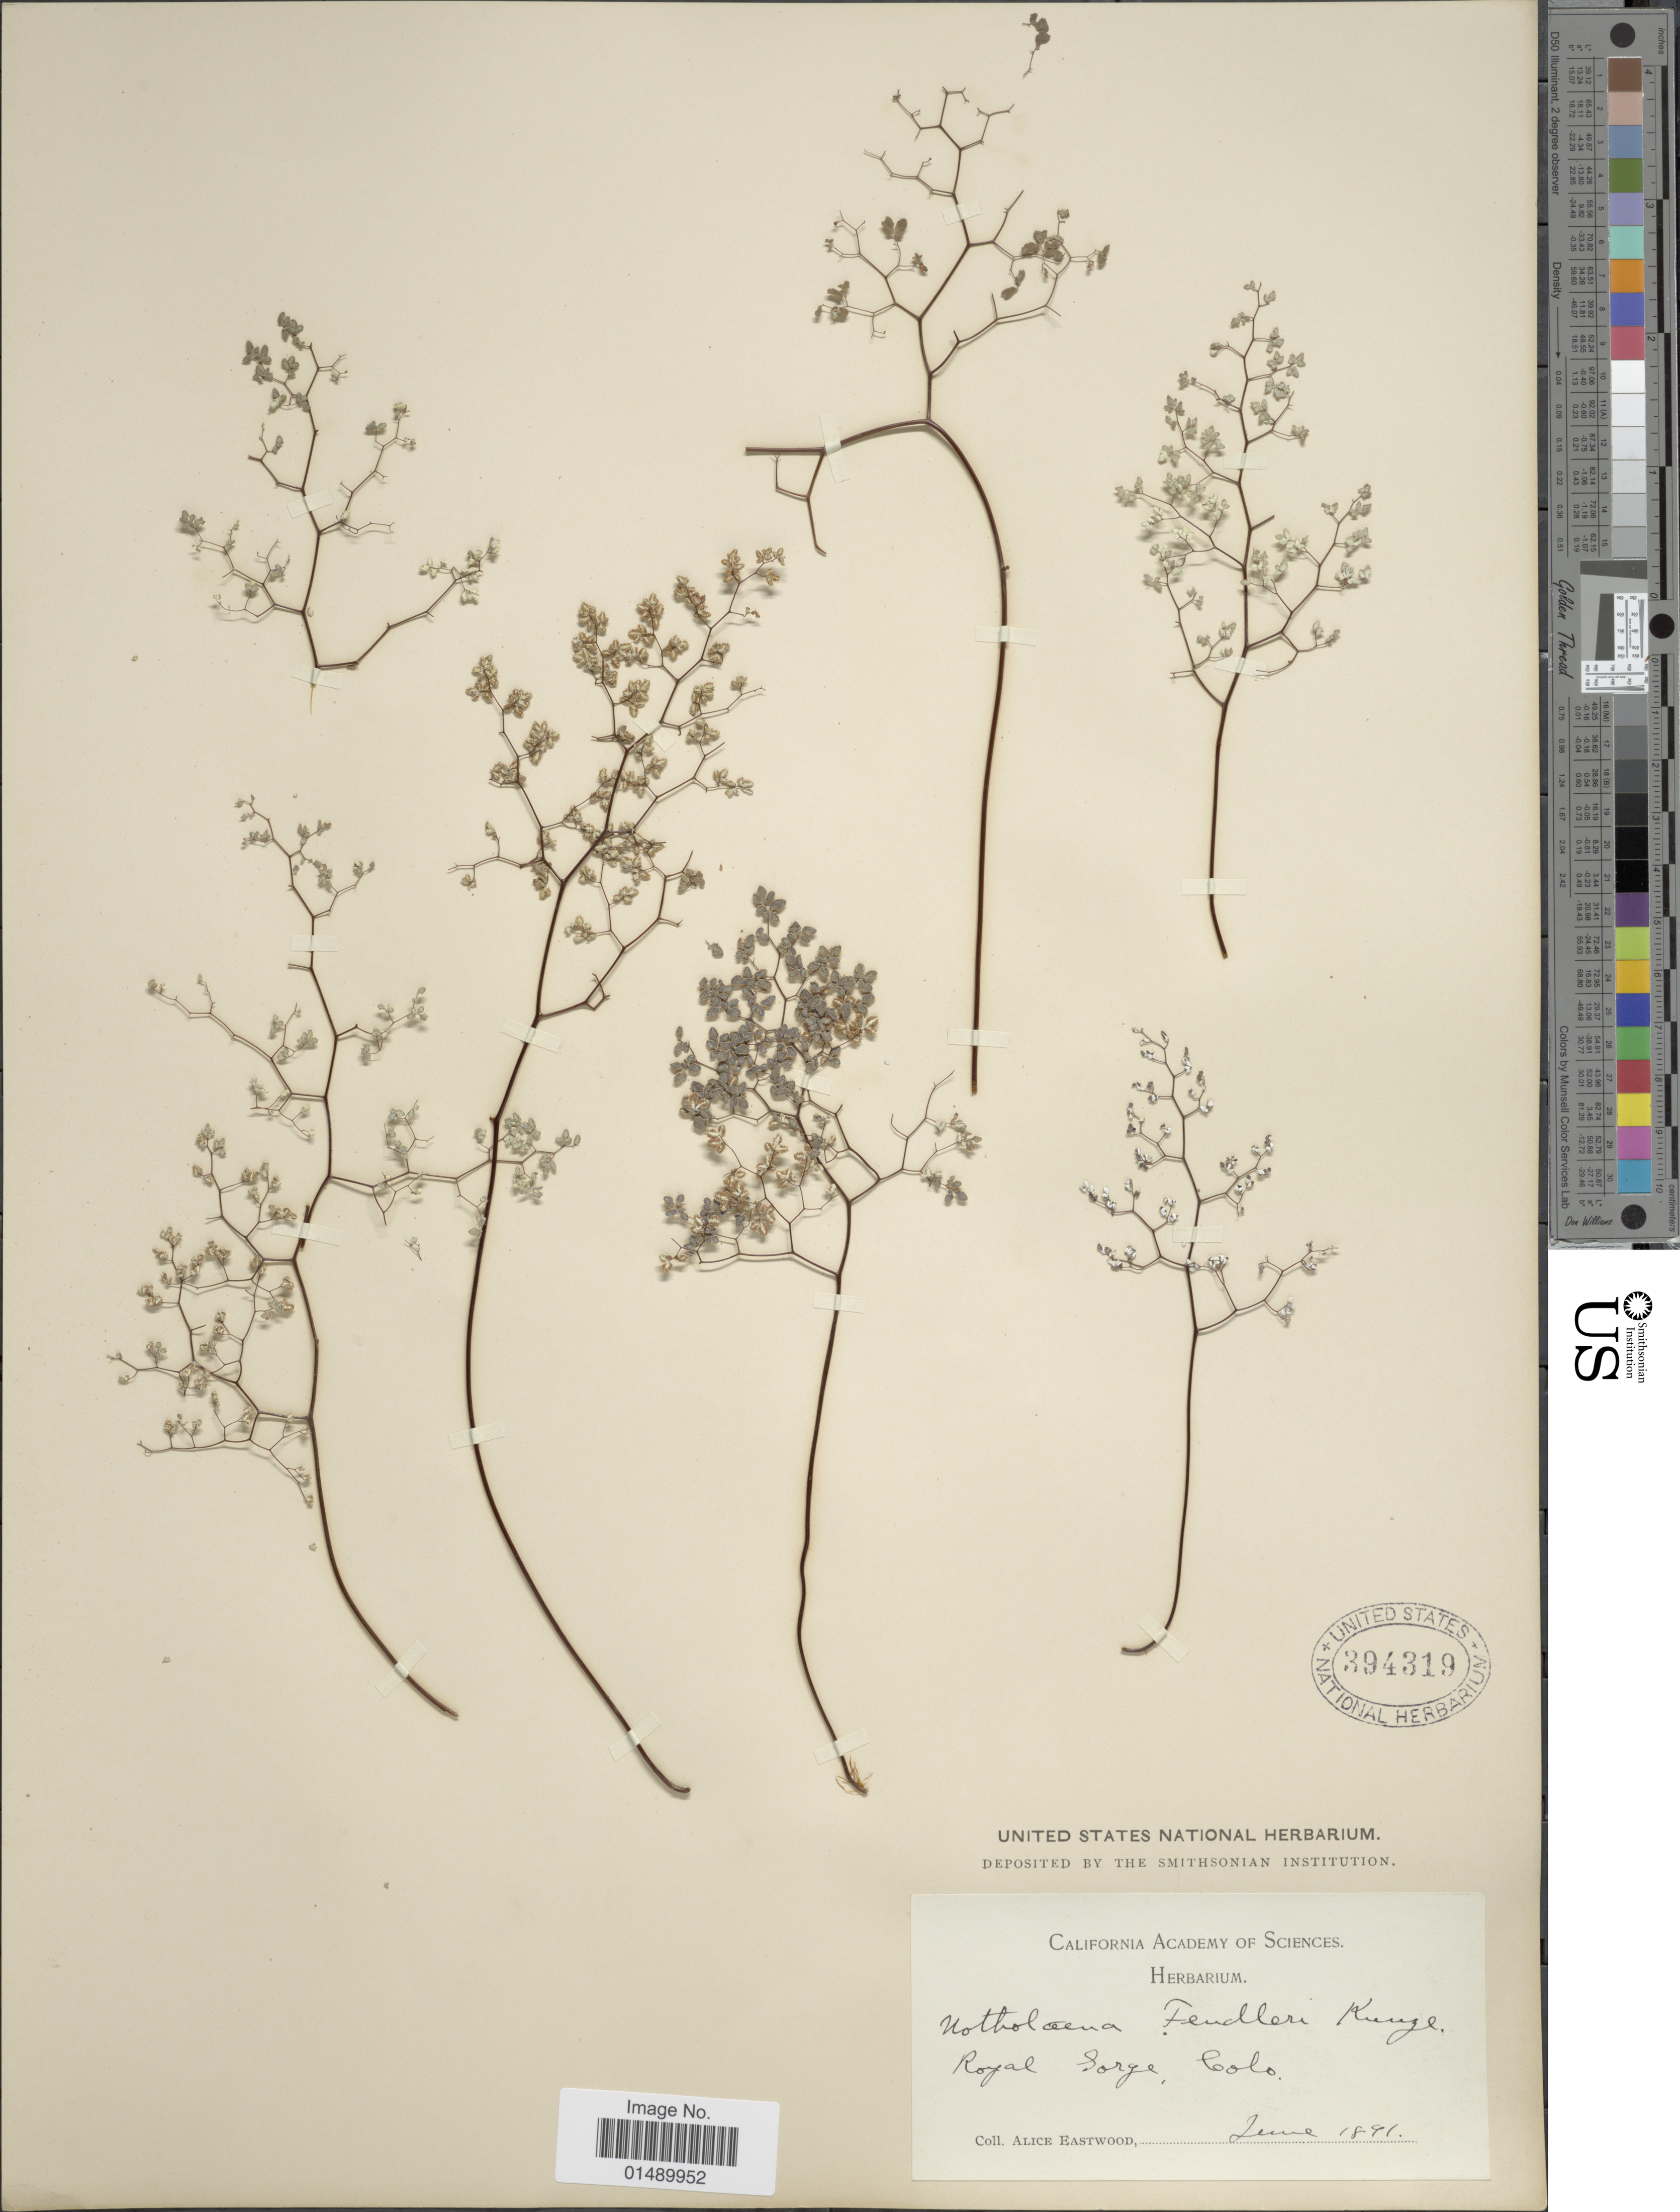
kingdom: Plantae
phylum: Tracheophyta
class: Polypodiopsida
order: Polypodiales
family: Pteridaceae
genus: Argyrochosma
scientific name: Argyrochosma fendleri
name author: (Kunze) Windham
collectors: A. Eastwood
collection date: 1891-06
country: United States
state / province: Colorado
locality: Colorado, Royal Sorge.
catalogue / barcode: US 394319